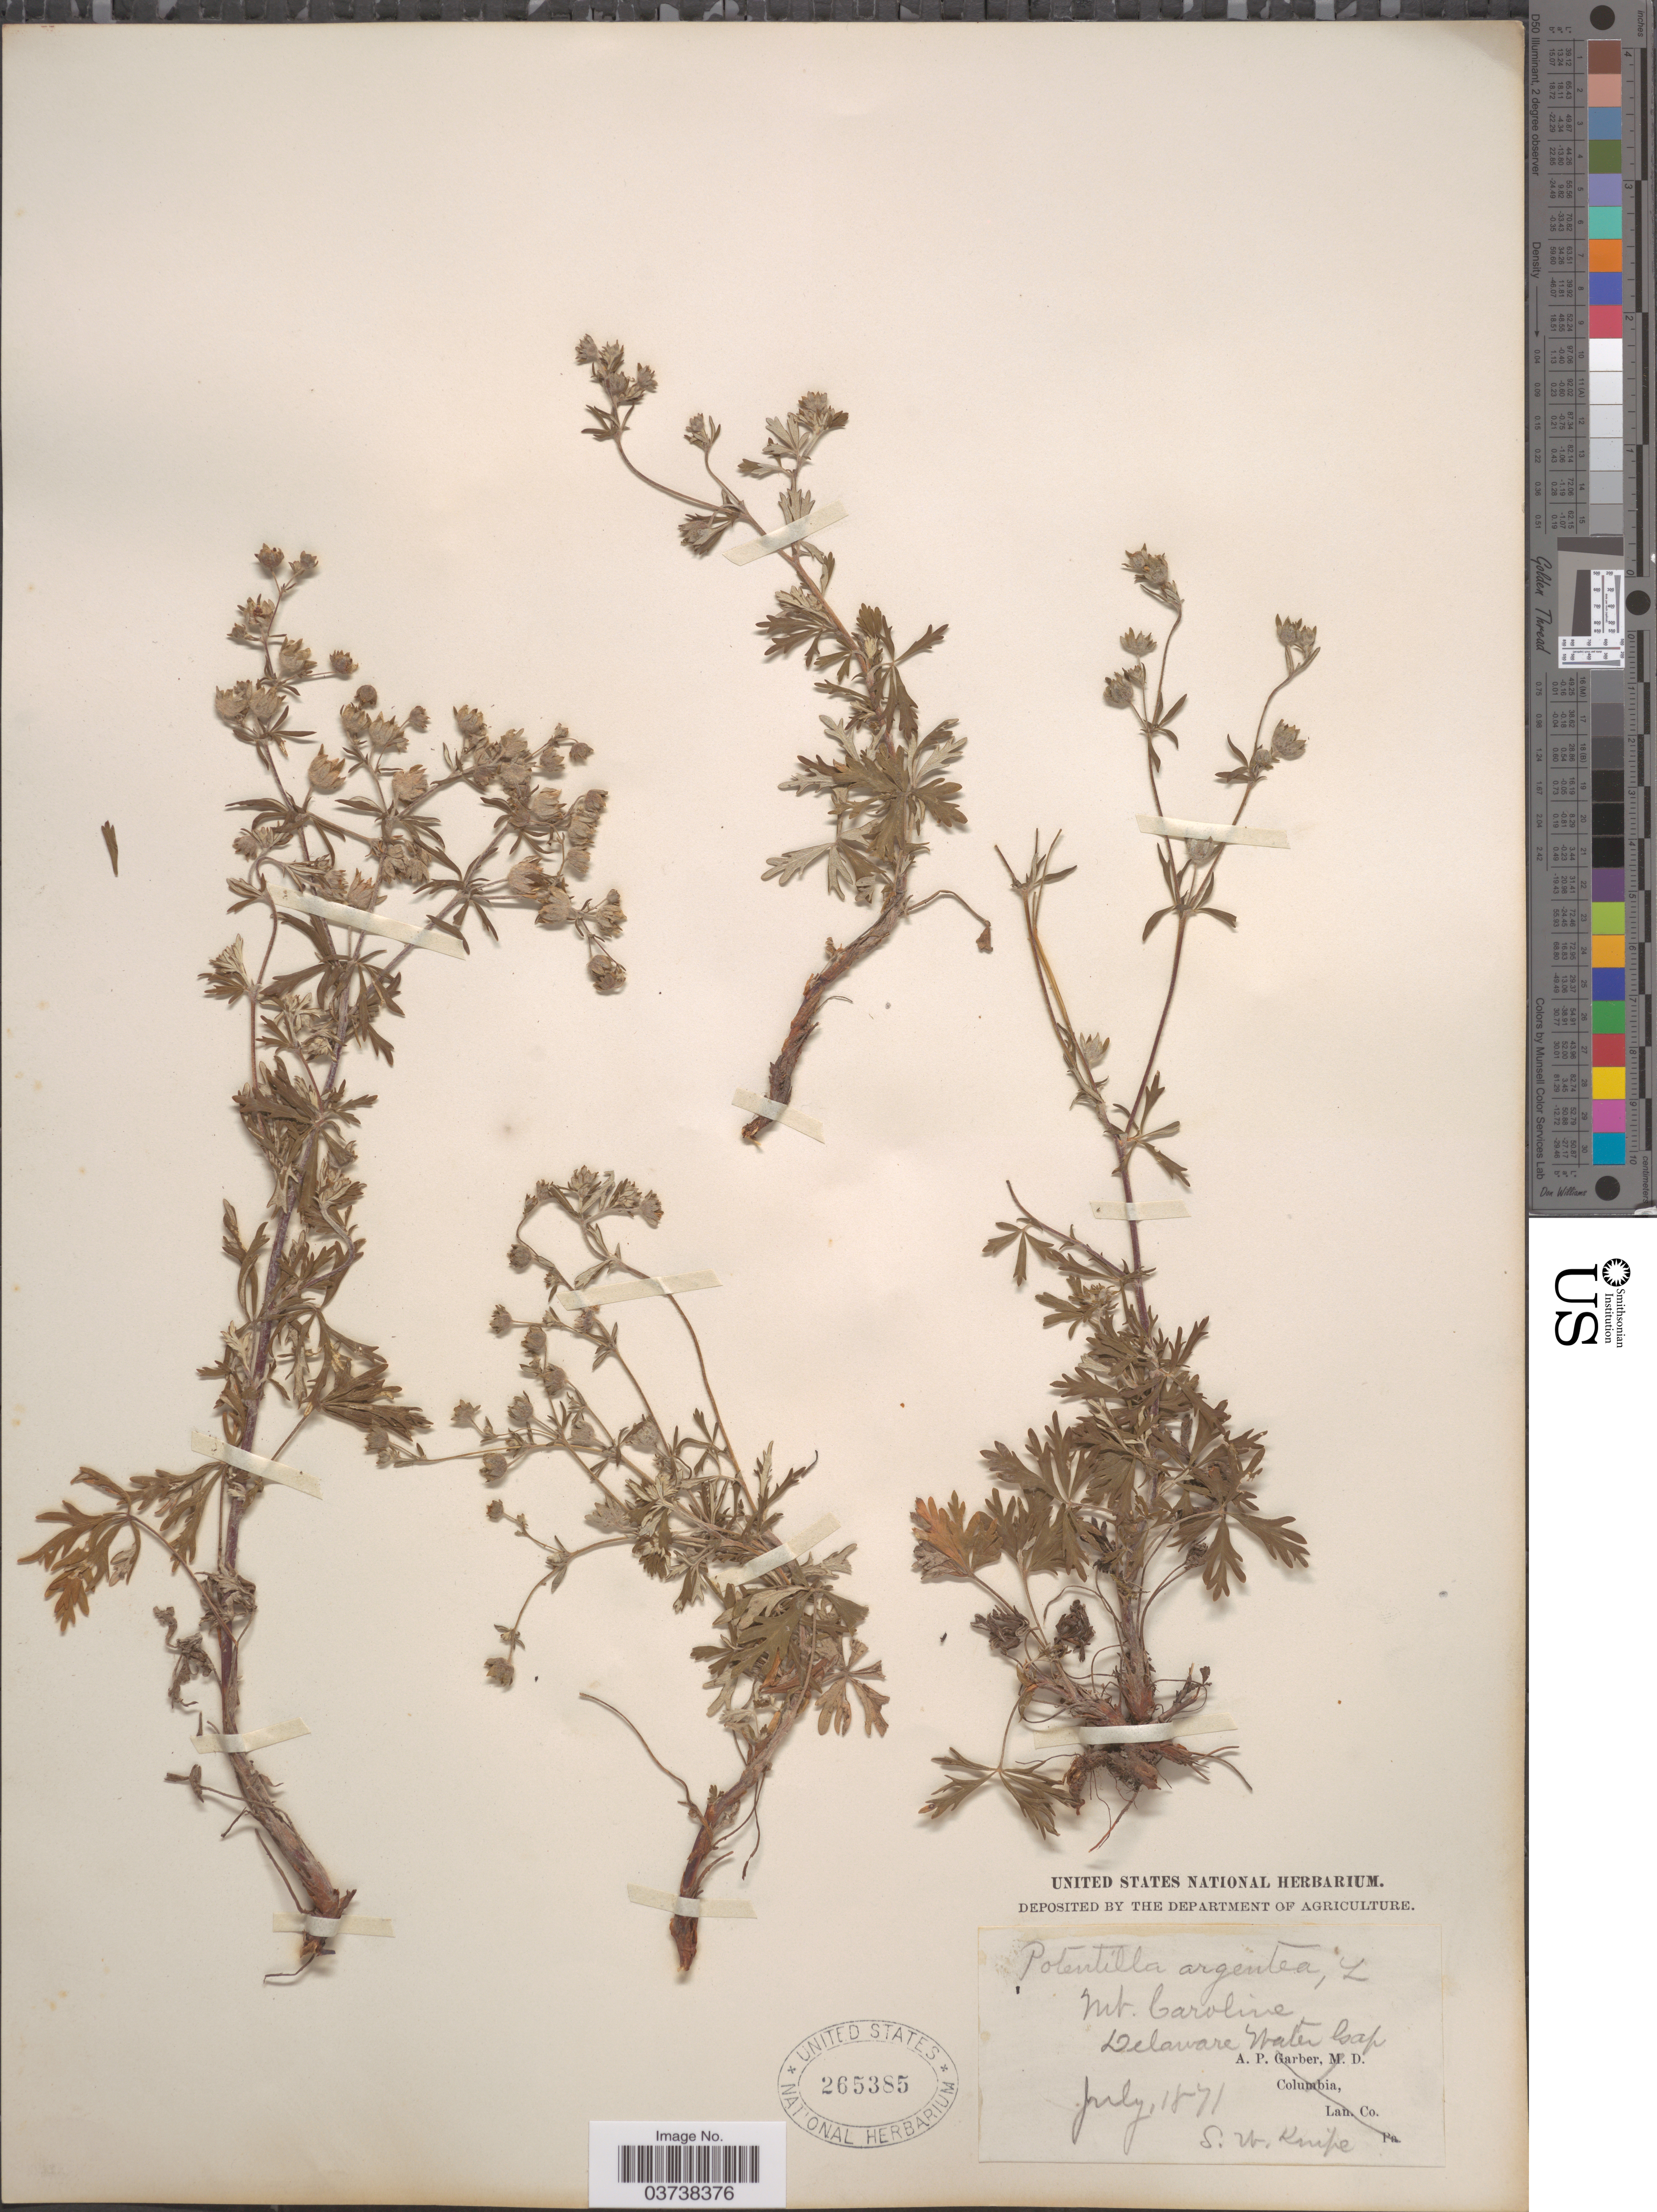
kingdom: Plantae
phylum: Tracheophyta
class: Magnoliopsida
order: Rosales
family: Rosaceae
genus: Potentilla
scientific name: Potentilla argentea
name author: L.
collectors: S. Knife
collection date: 1871-07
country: United States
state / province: Delaware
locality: Mt. Caroline. Delaware Water Gap.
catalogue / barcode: US 265385